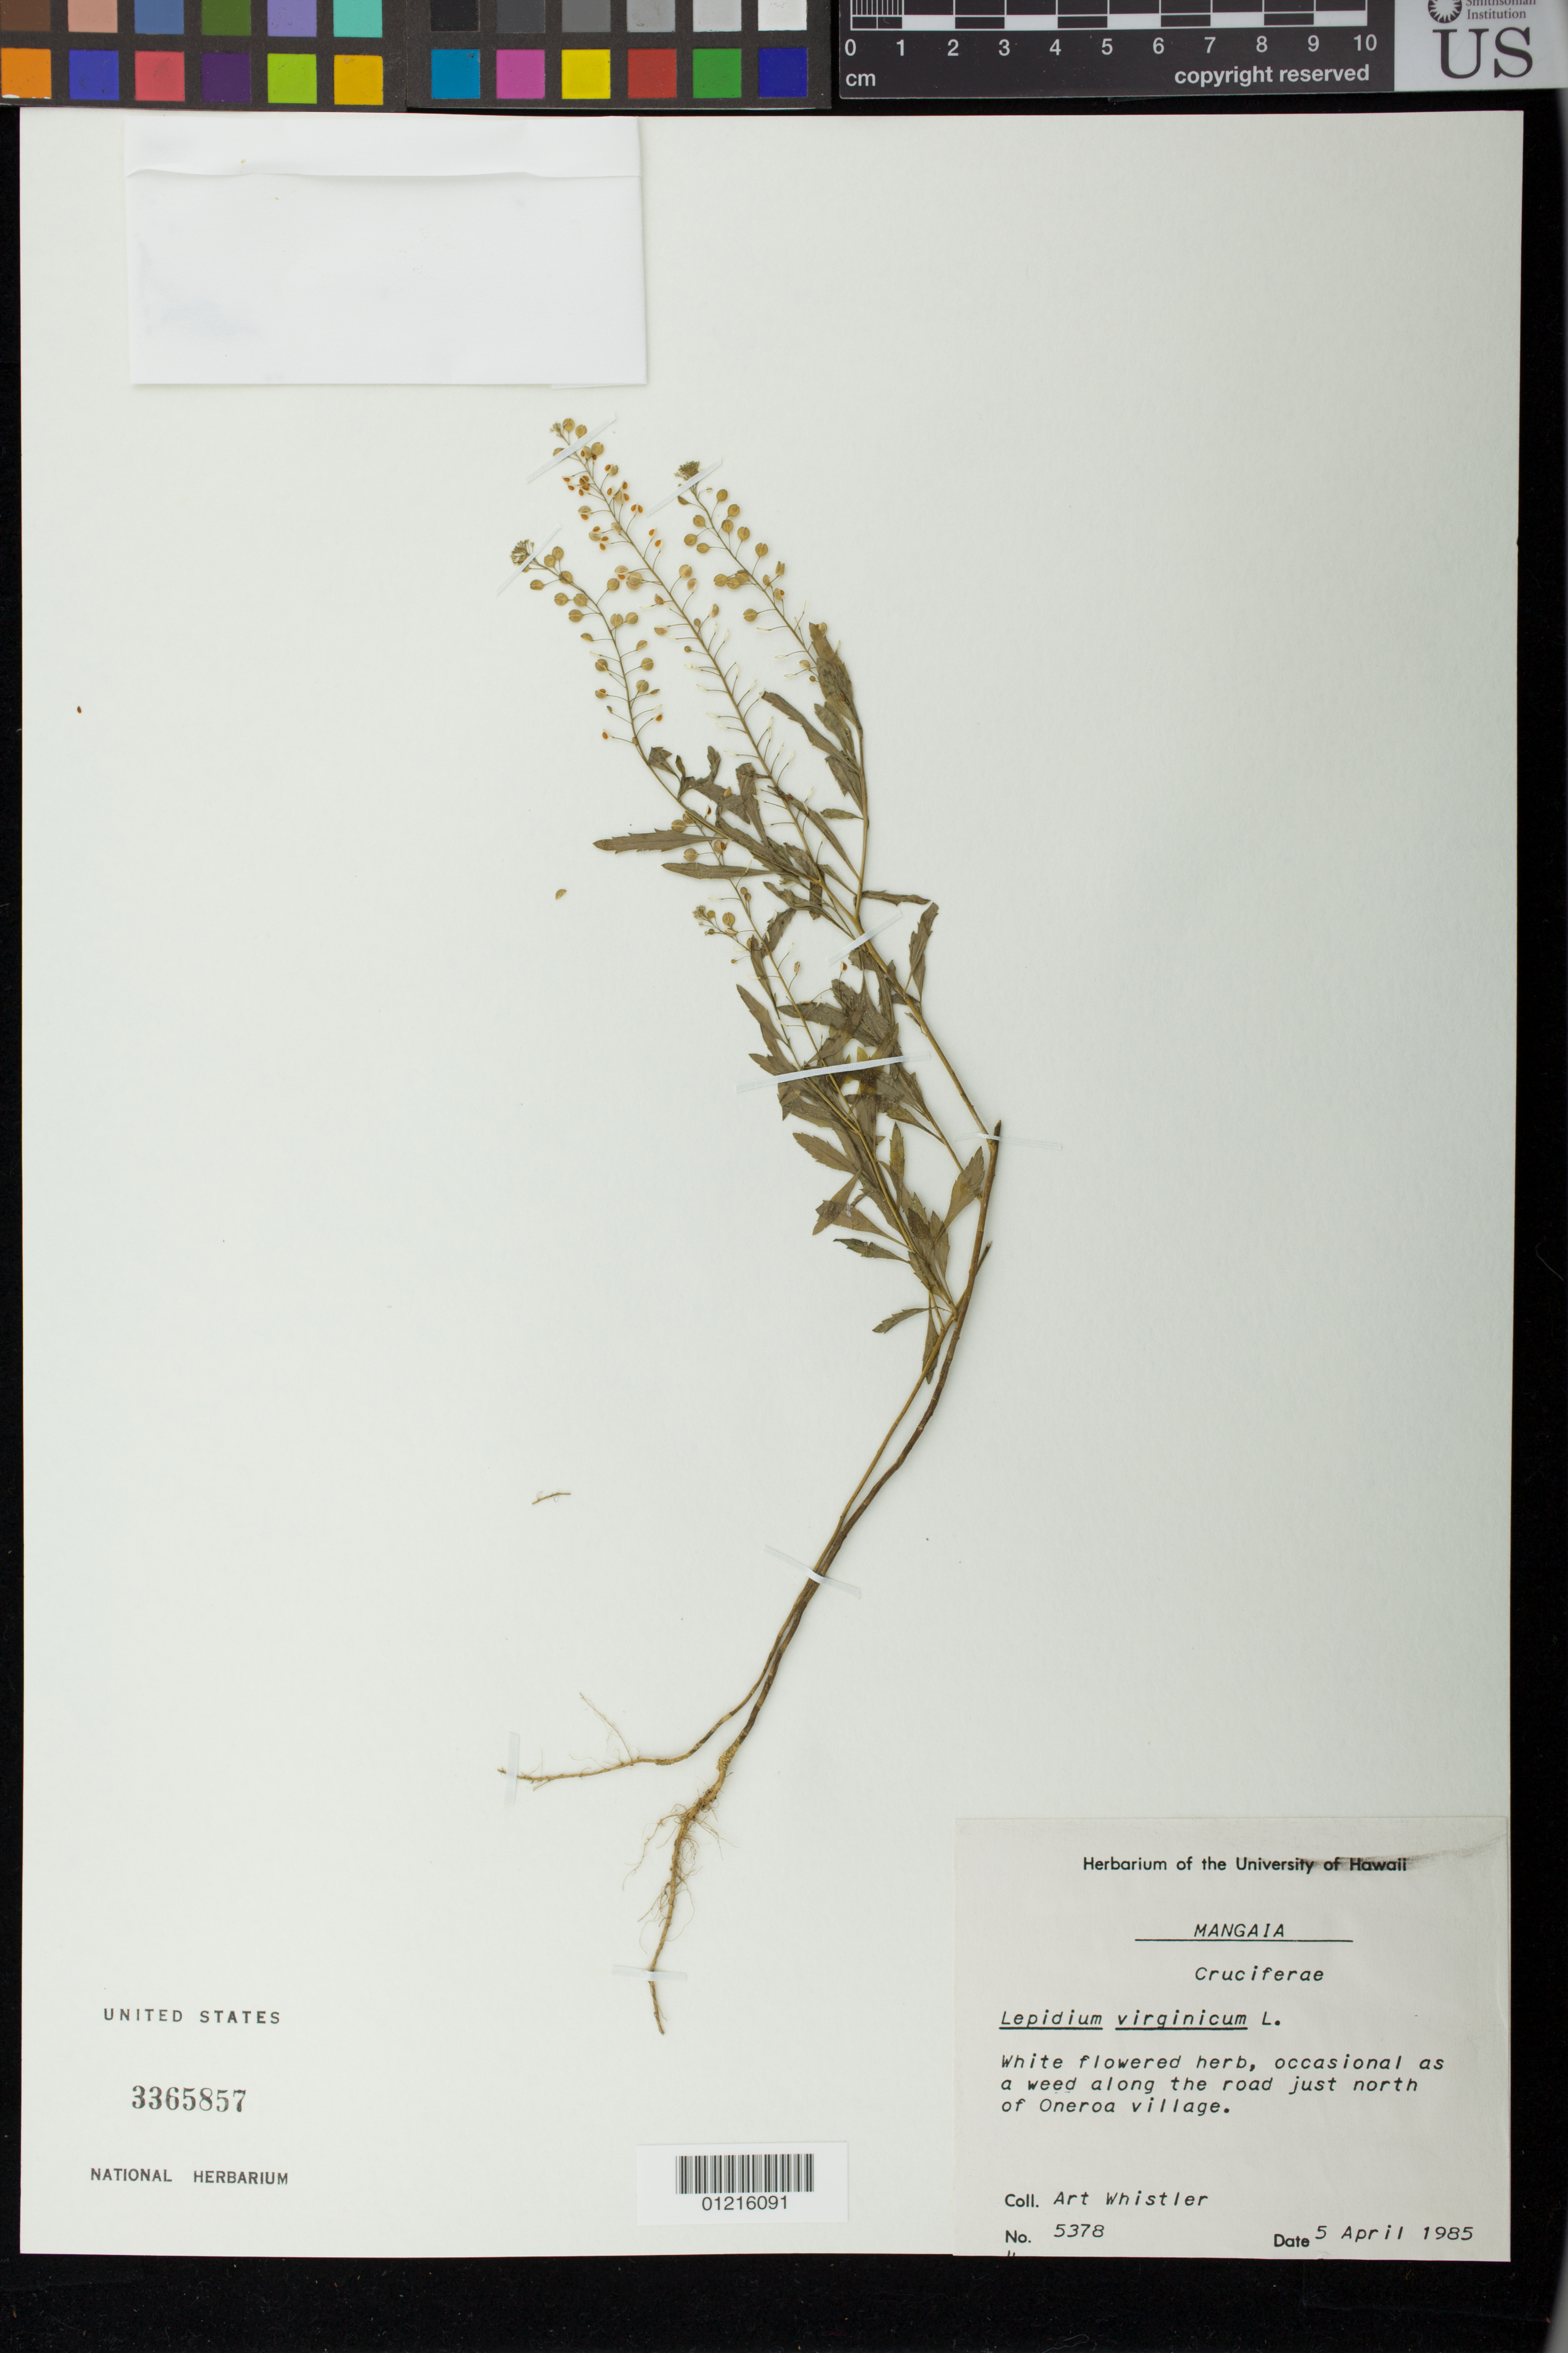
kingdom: Plantae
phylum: Tracheophyta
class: Magnoliopsida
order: Brassicales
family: Brassicaceae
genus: Lepidium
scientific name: Lepidium virginicum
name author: L.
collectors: A. Whistler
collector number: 5378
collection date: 1985-04-05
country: Cook Islands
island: Mangaia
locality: Along the road just north of Oneroa village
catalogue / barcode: US 3365857